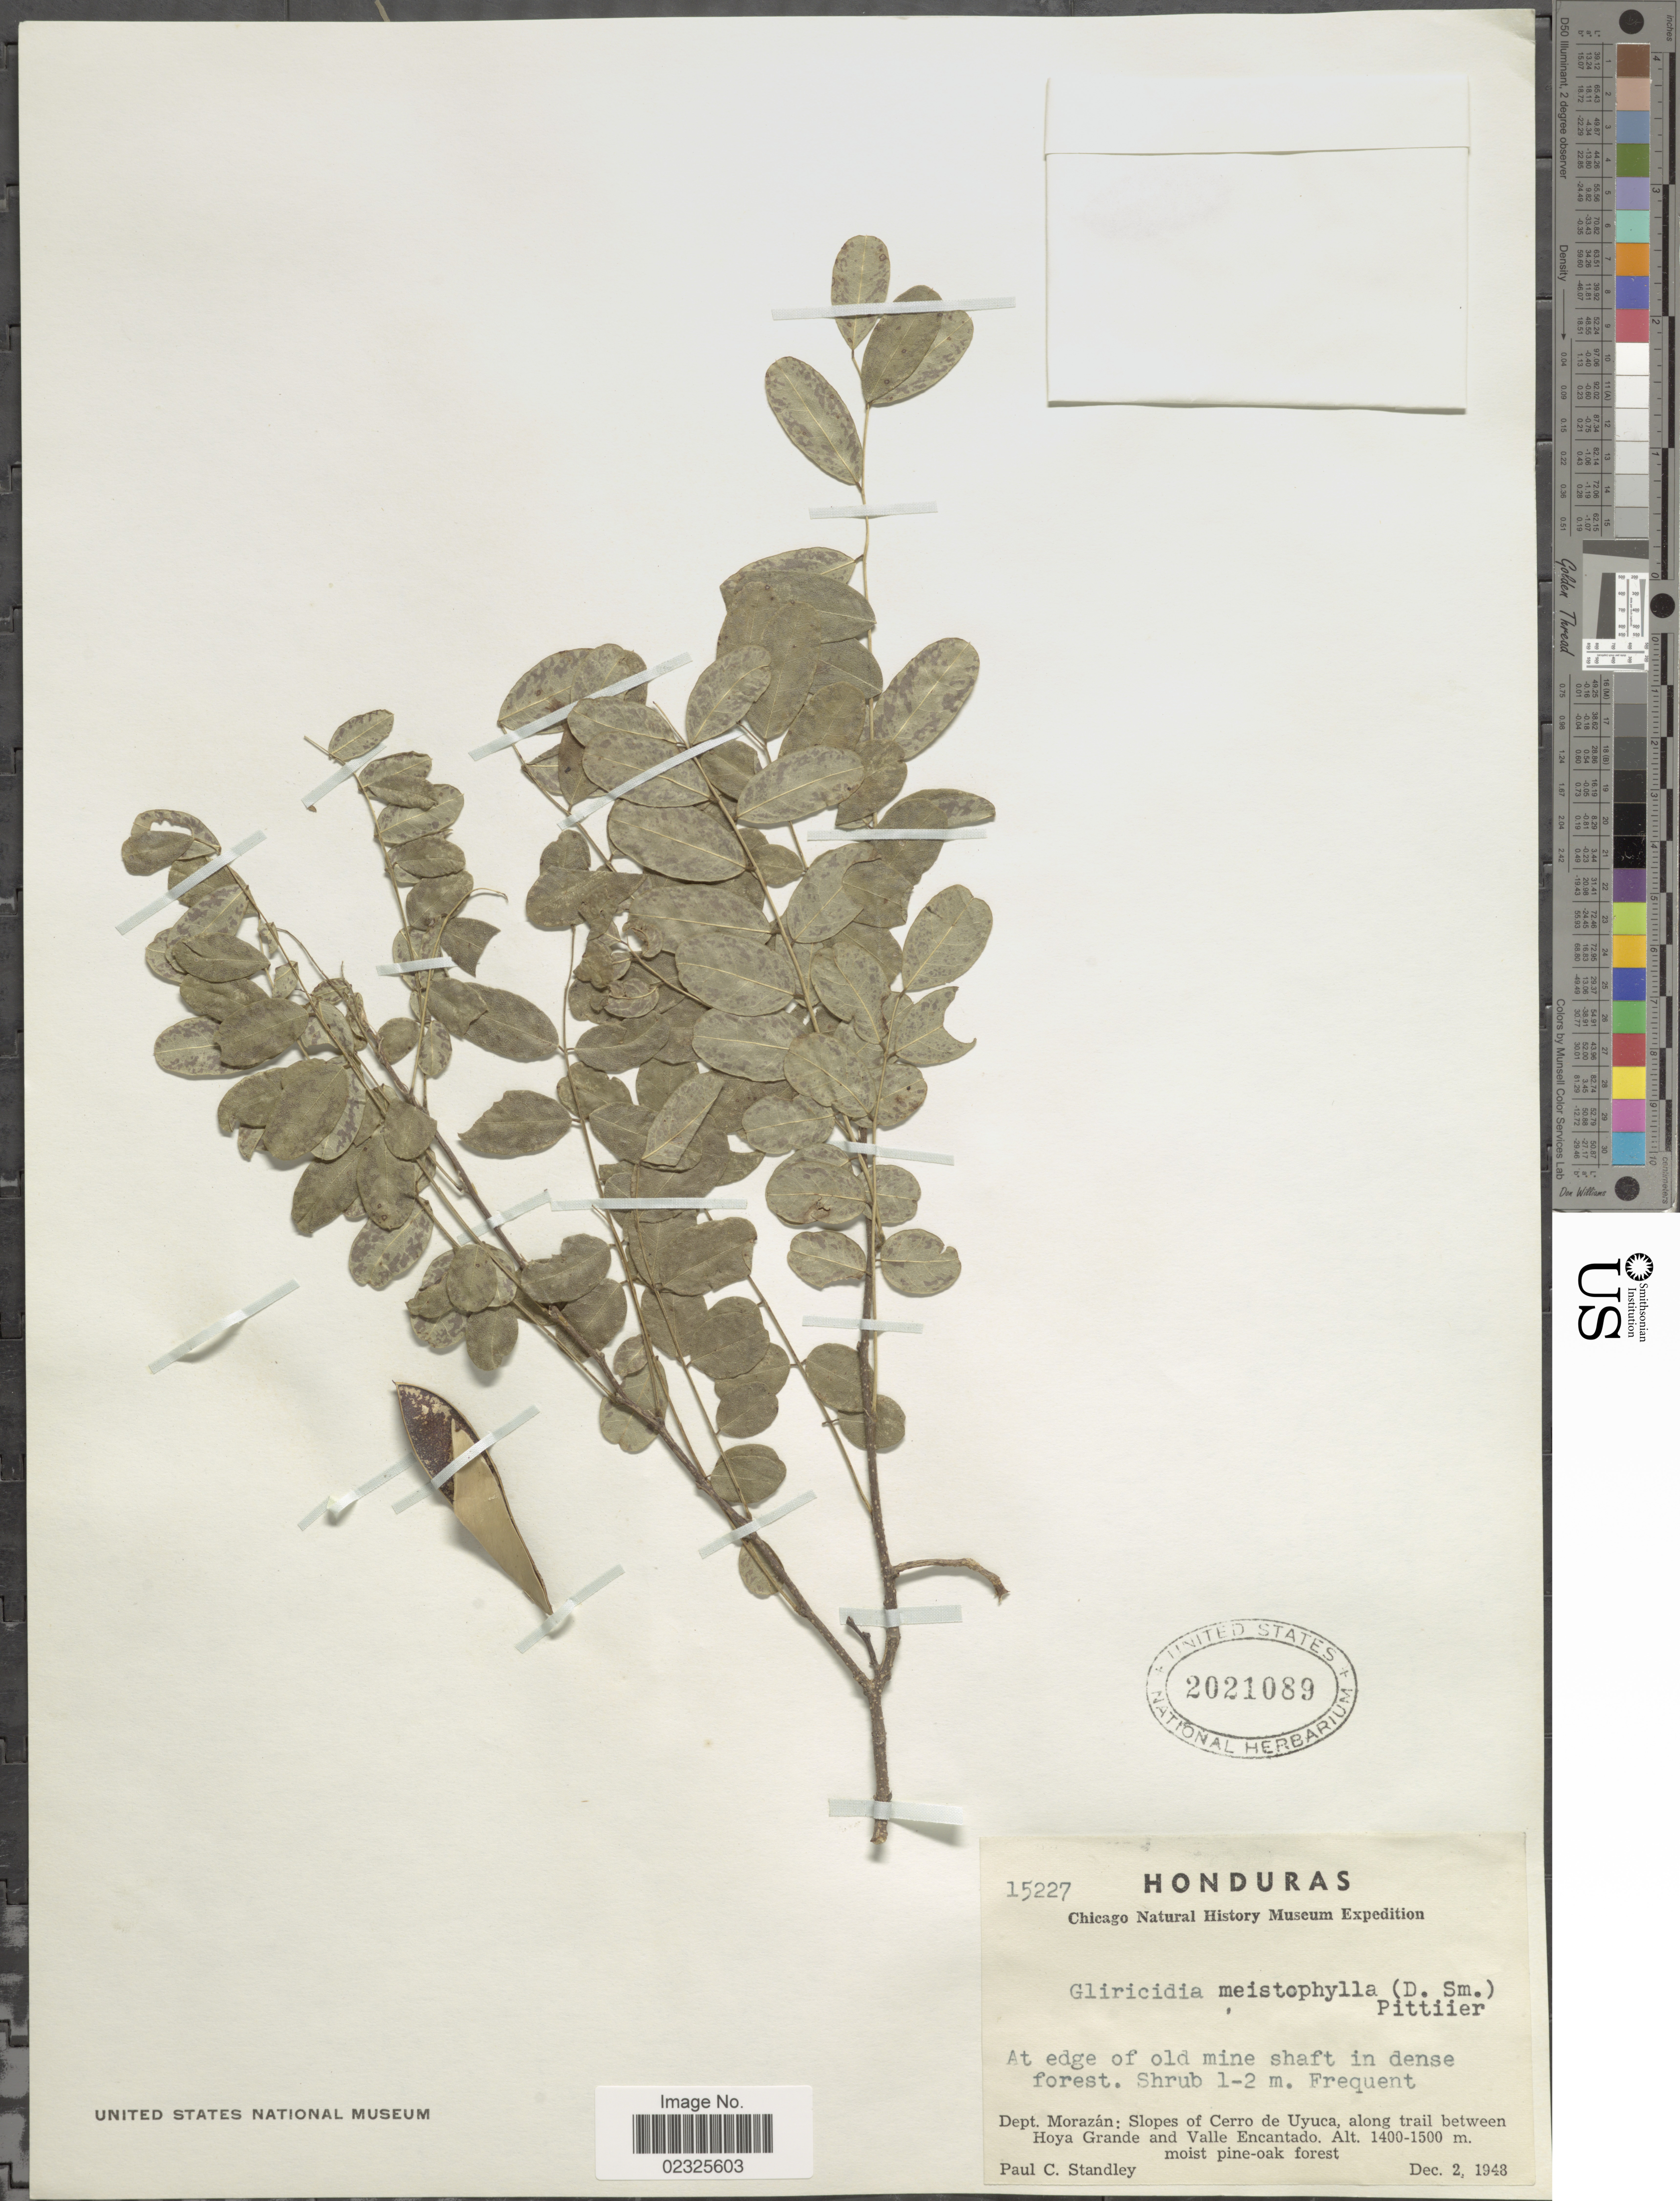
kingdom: Plantae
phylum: Tracheophyta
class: Magnoliopsida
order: Fabales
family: Fabaceae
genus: Gliricidia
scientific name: Gliricidia meistophylla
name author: (Donn. Sm.) Pittier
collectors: P. C. Standley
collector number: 15227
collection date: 1948-12-02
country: Honduras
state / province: Fco. Morazán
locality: Dept. Morazán: slopes of Cerro de Uyuca, along trail between Hoya Grande and Valle Encantado, moist pine-oak forest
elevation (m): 1400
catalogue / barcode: US 2021089